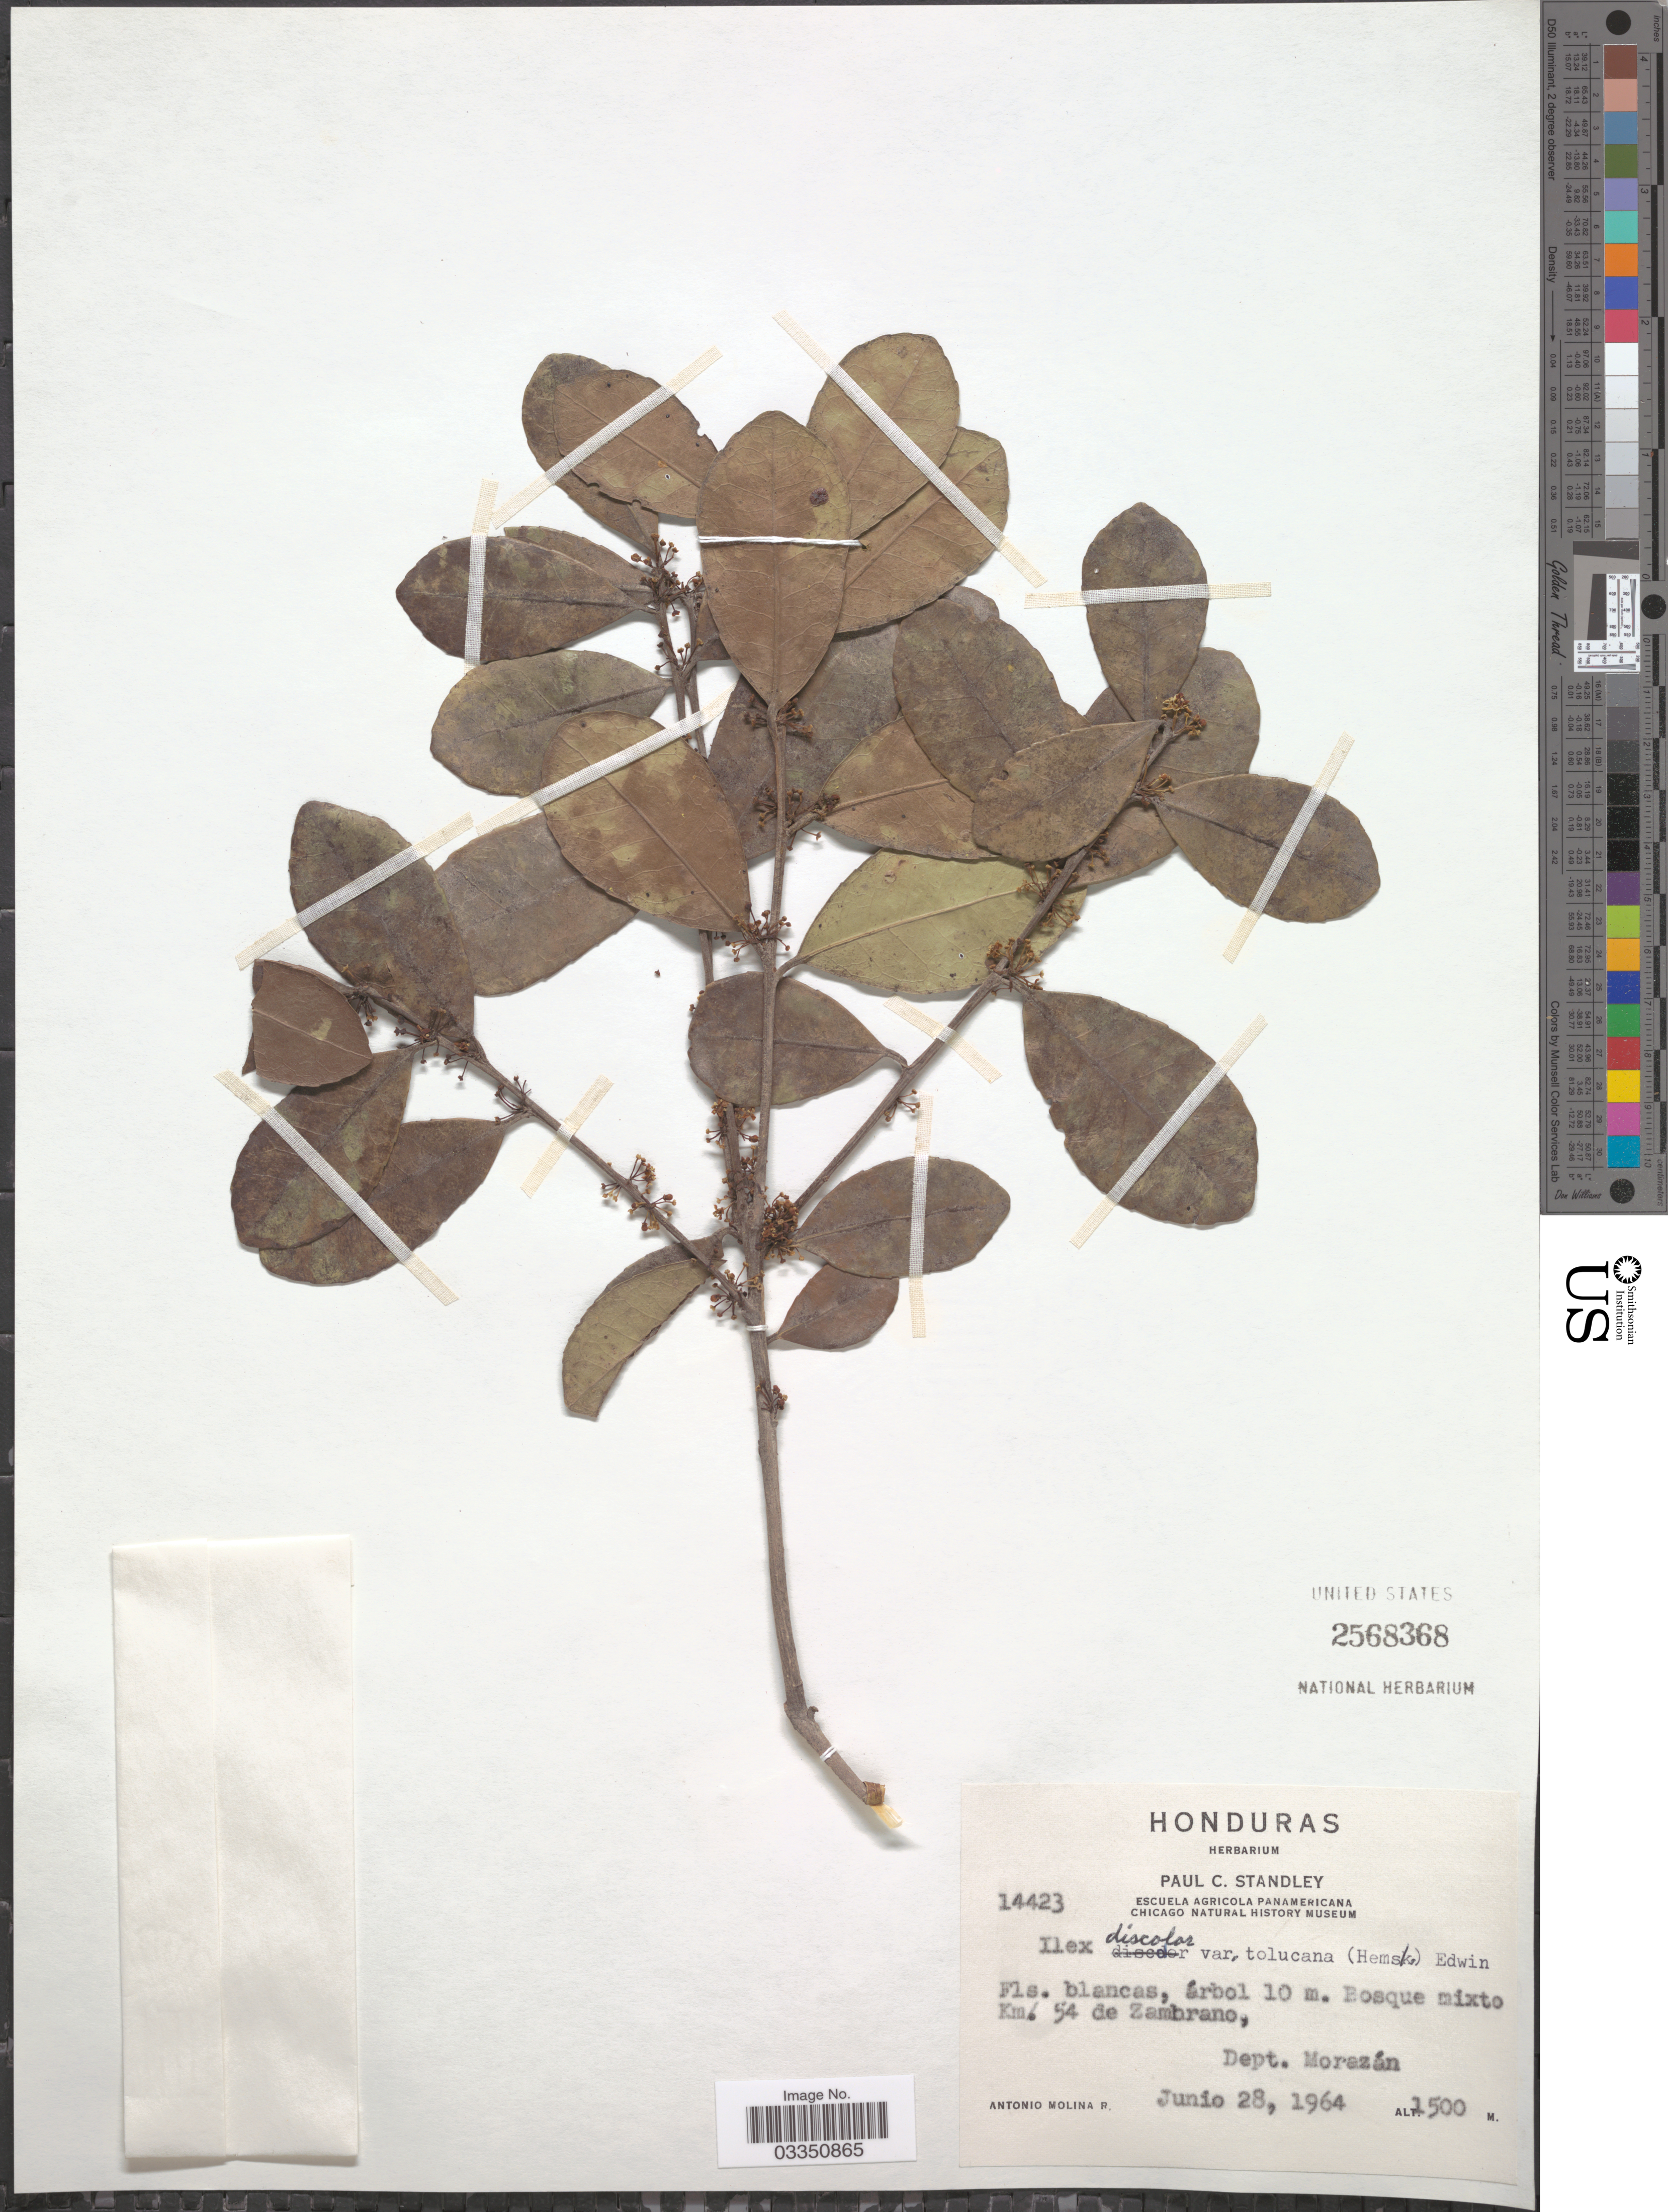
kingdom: Plantae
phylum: Tracheophyta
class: Magnoliopsida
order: Aquifoliales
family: Aquifoliaceae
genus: Ilex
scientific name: Ilex discolor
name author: Hemsl.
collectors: A. Molina R.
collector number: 14423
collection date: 1964-06-28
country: Honduras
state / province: Fco. Morazán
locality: Bosque mixto Km. 54 de Zambrano, Dept. Morazán.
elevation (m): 1500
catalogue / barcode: US 2568368